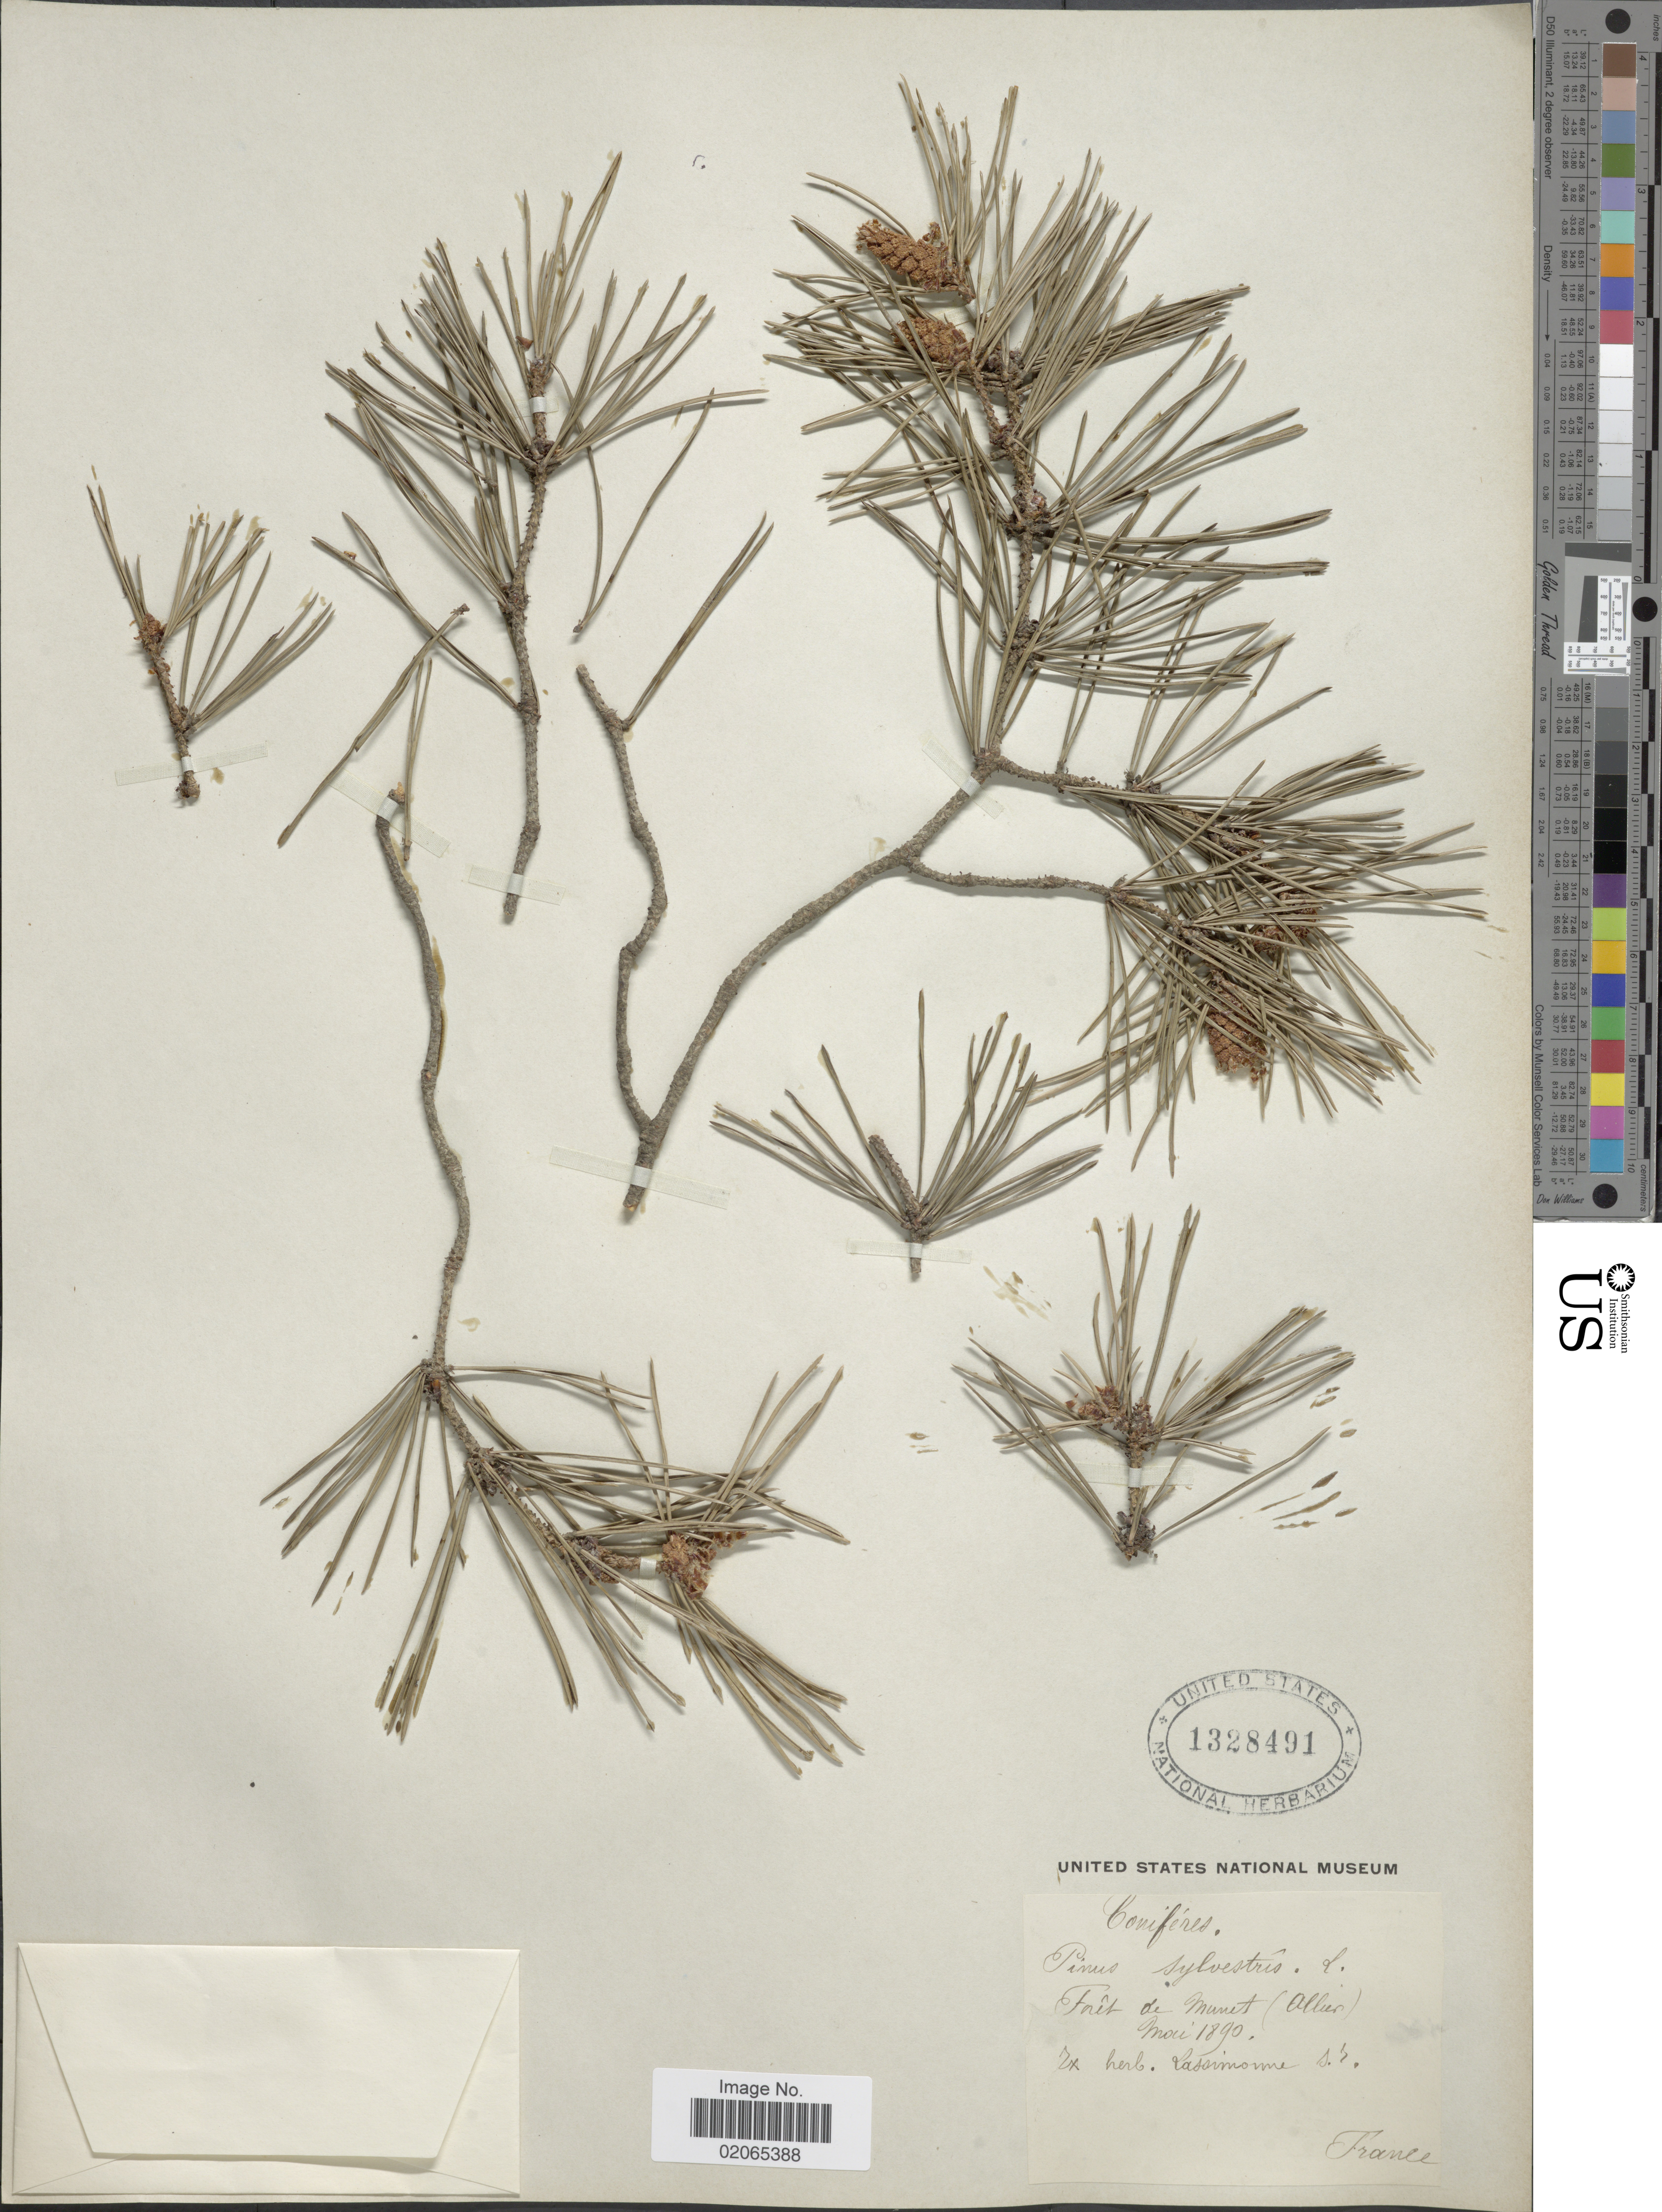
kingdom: Plantae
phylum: Tracheophyta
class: Pinopsida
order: Pinales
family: Pinaceae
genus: Pinus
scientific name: Pinus sylvestris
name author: L.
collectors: Ex herb. Lassimonne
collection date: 1890-05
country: France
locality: Forêt de Munet (Alber). [interpreted]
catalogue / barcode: US 1328491